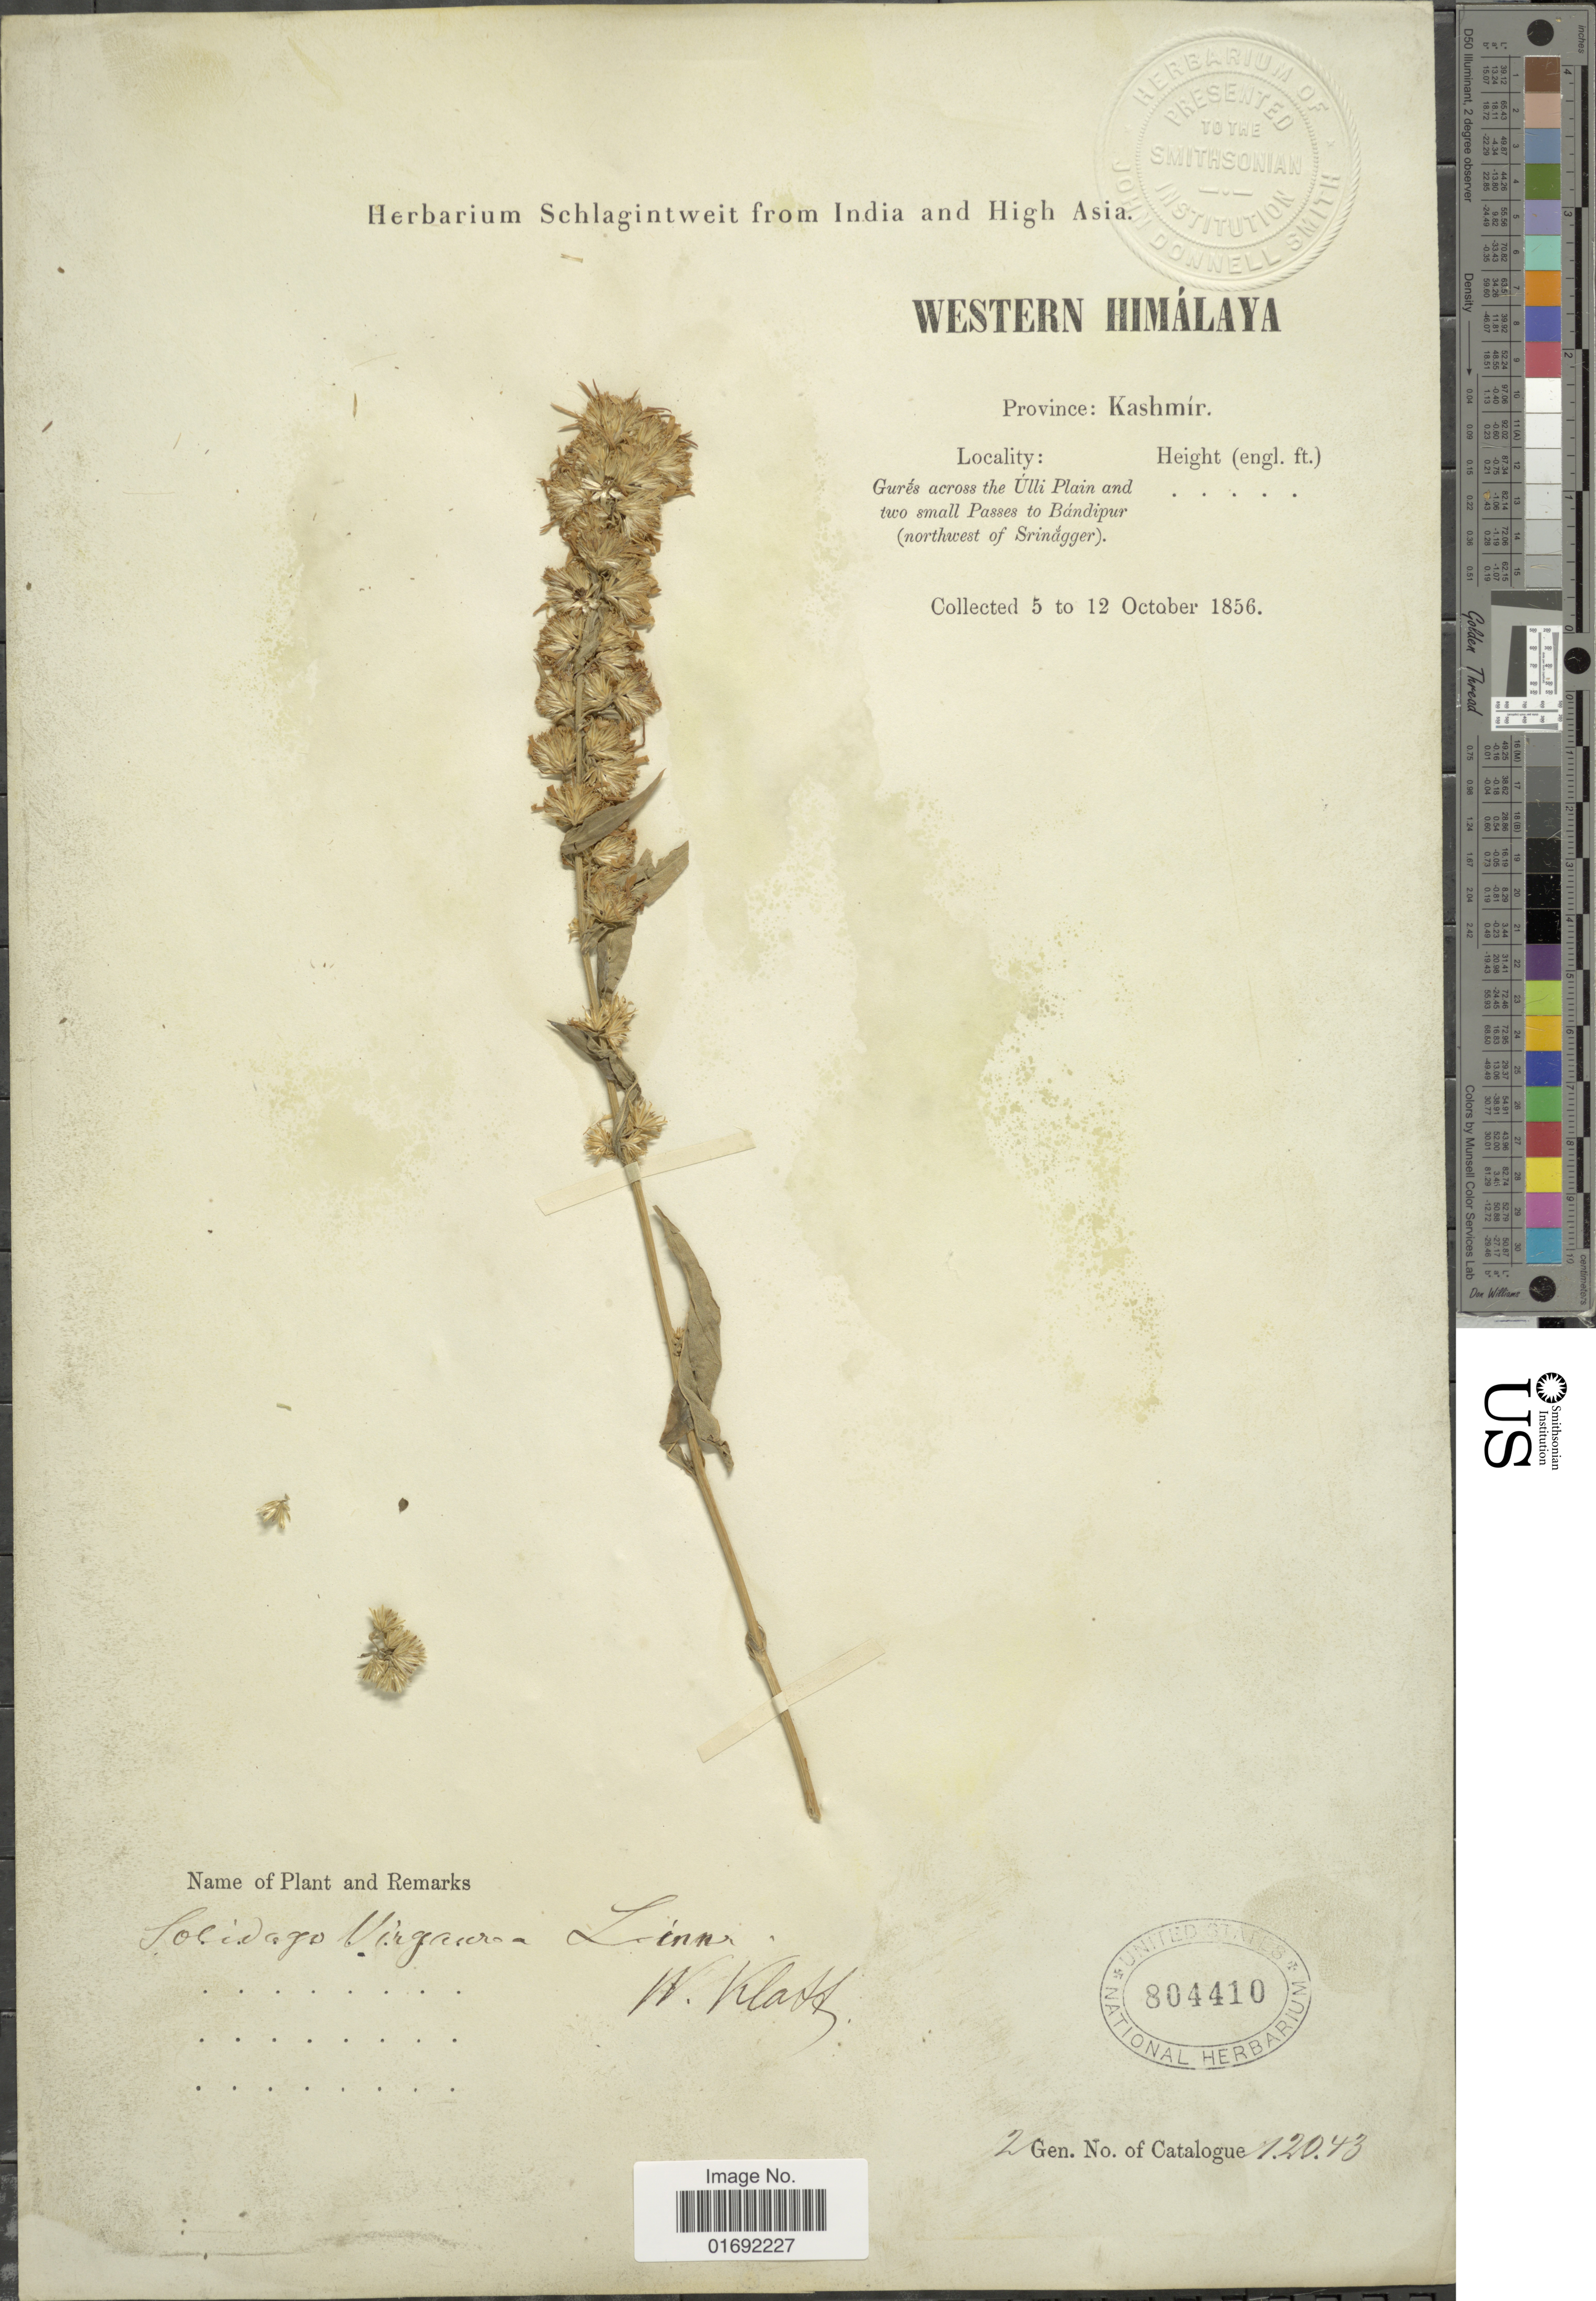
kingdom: Plantae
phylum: Tracheophyta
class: Magnoliopsida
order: Asterales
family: Asteraceae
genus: Solidago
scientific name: Solidago virgaurea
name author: L.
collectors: ex herb. Schlagintweit from India and High Asia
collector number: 12043?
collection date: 1856-10-05/1856-10-12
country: India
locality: Western Himalaya, Province Kashmir, Gures across the Ulli Plain and two small Passes to Bandipur (northwest of Srinagger)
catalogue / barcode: US 804410